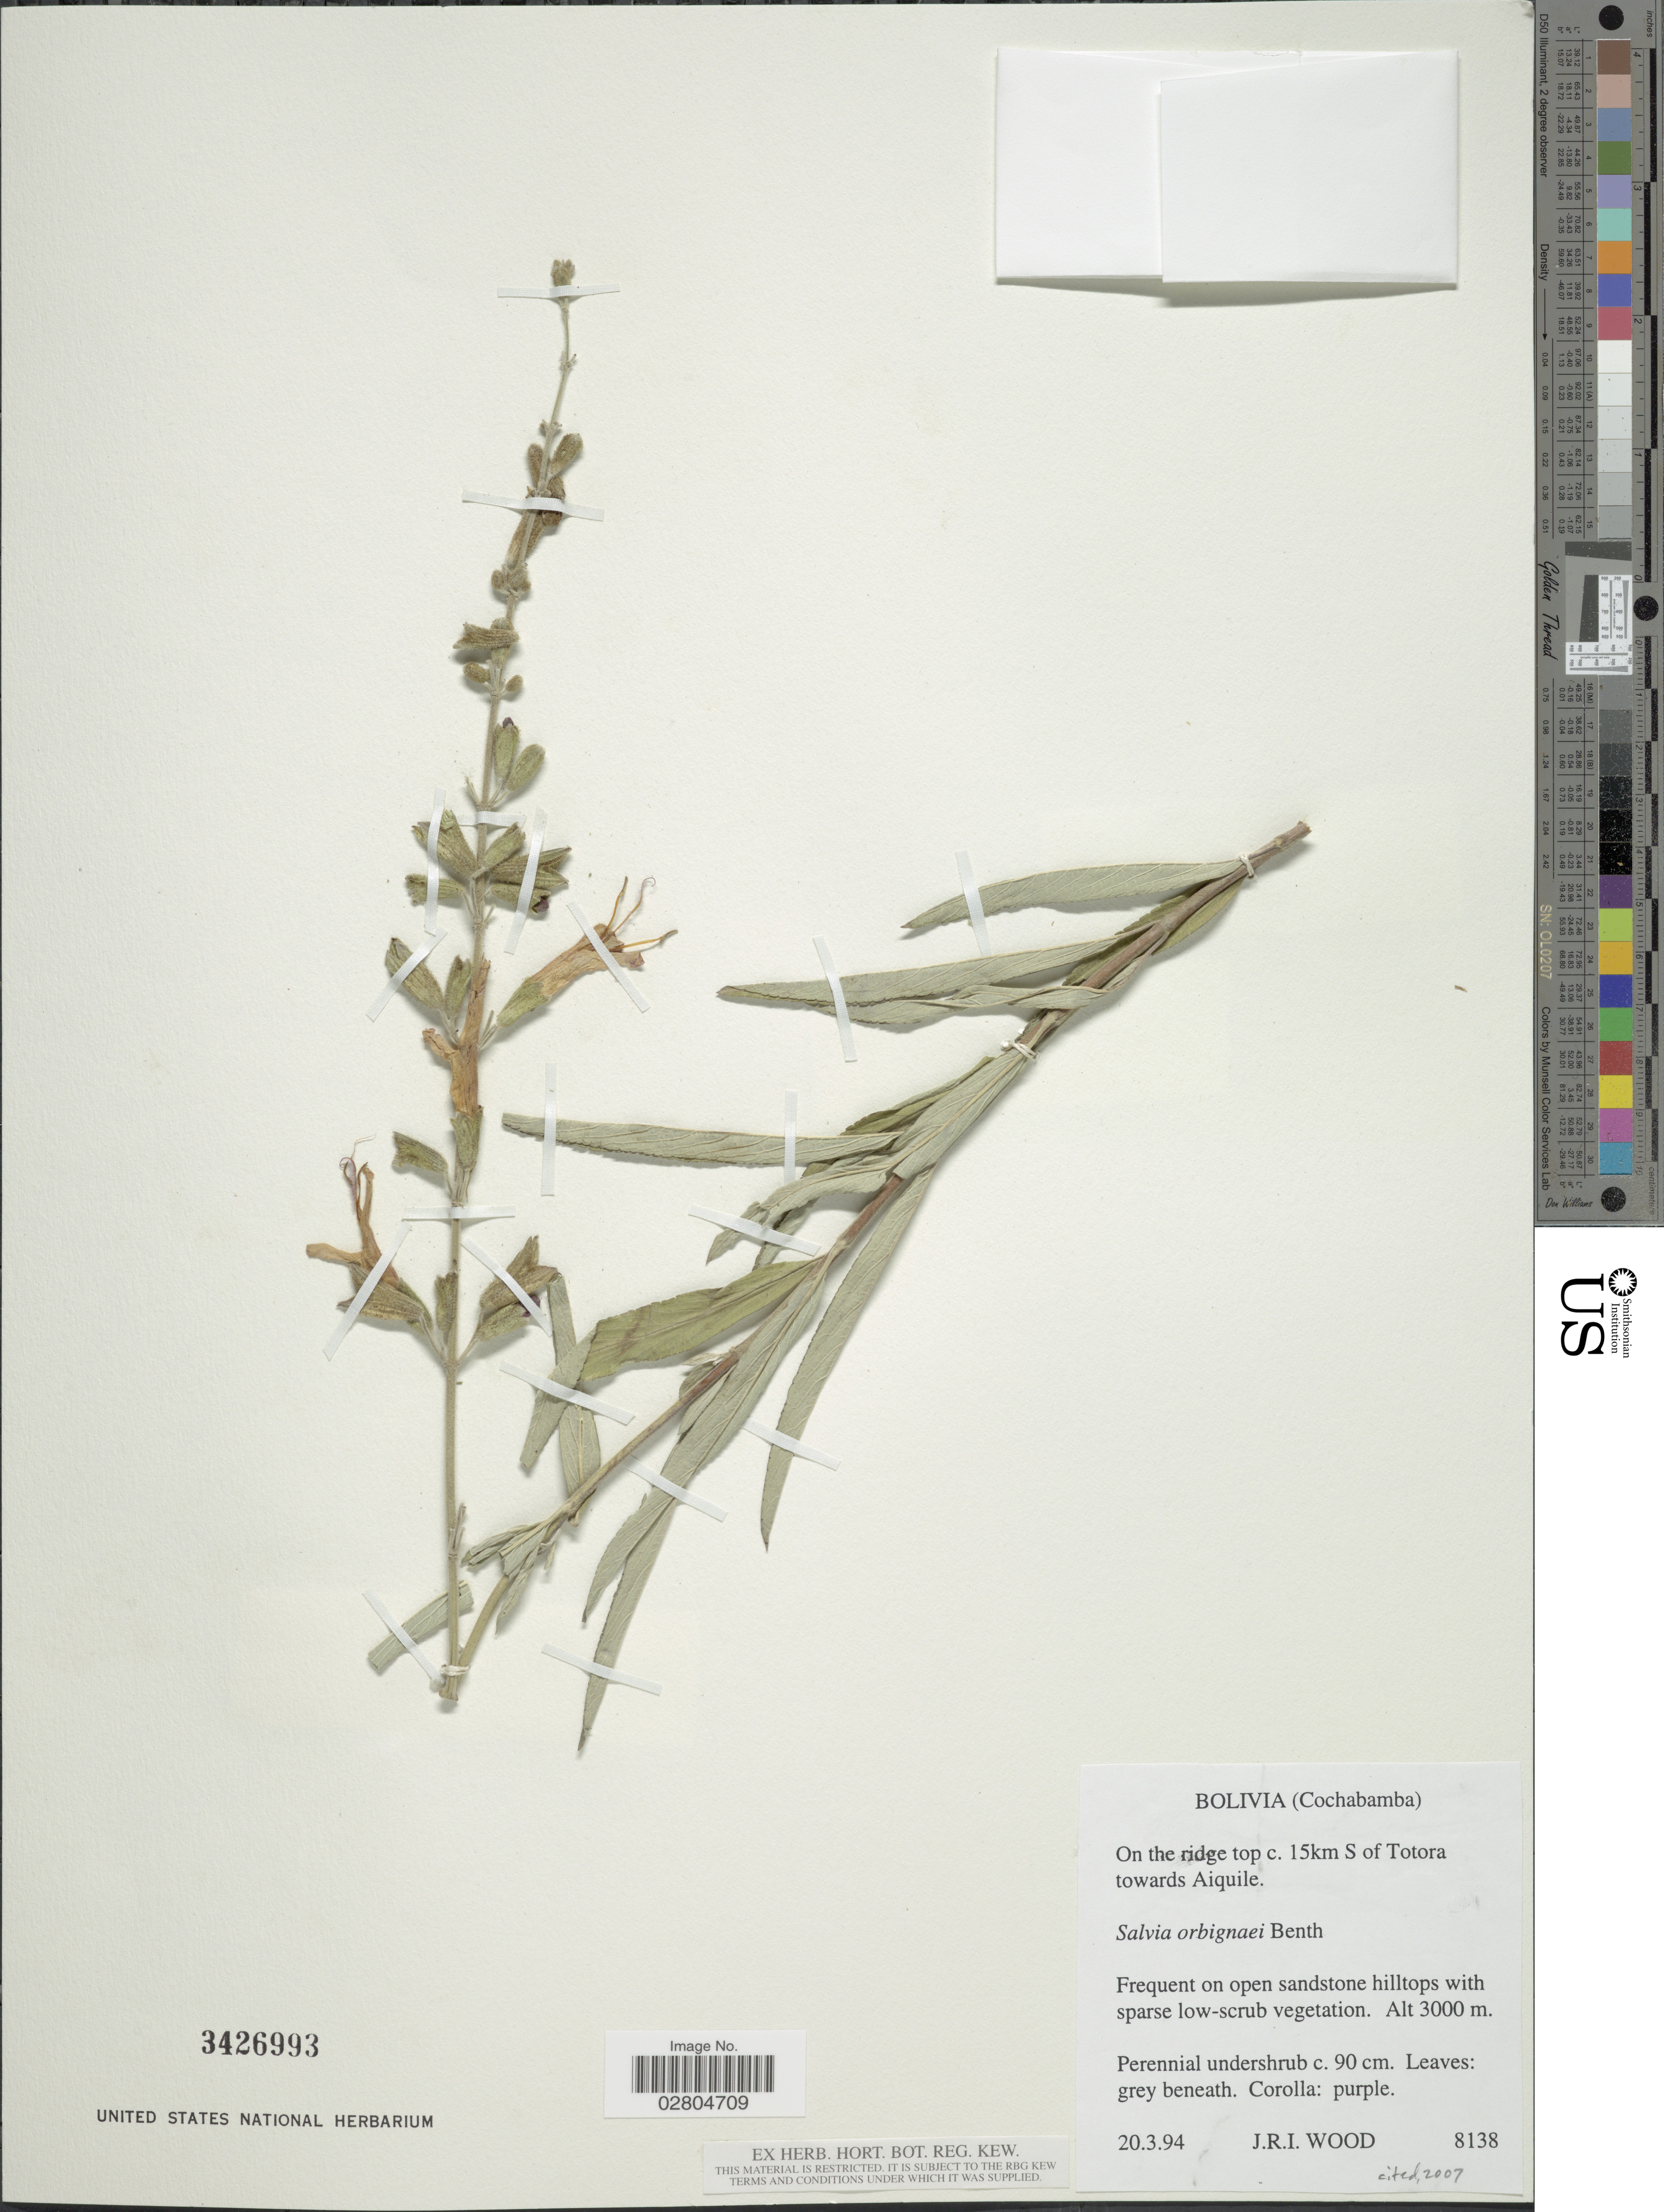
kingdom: Plantae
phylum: Tracheophyta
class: Magnoliopsida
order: Lamiales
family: Lamiaceae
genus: Salvia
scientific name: Salvia orbignaei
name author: Benth.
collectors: J. R. I. Wood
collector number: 8138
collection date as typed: Transcribed d/m/y: 20/3/94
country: Bolivia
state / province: Cochabamba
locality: On the ridge top c. 15km S of Totora towards Aiquile.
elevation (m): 3000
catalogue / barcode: US 3426993